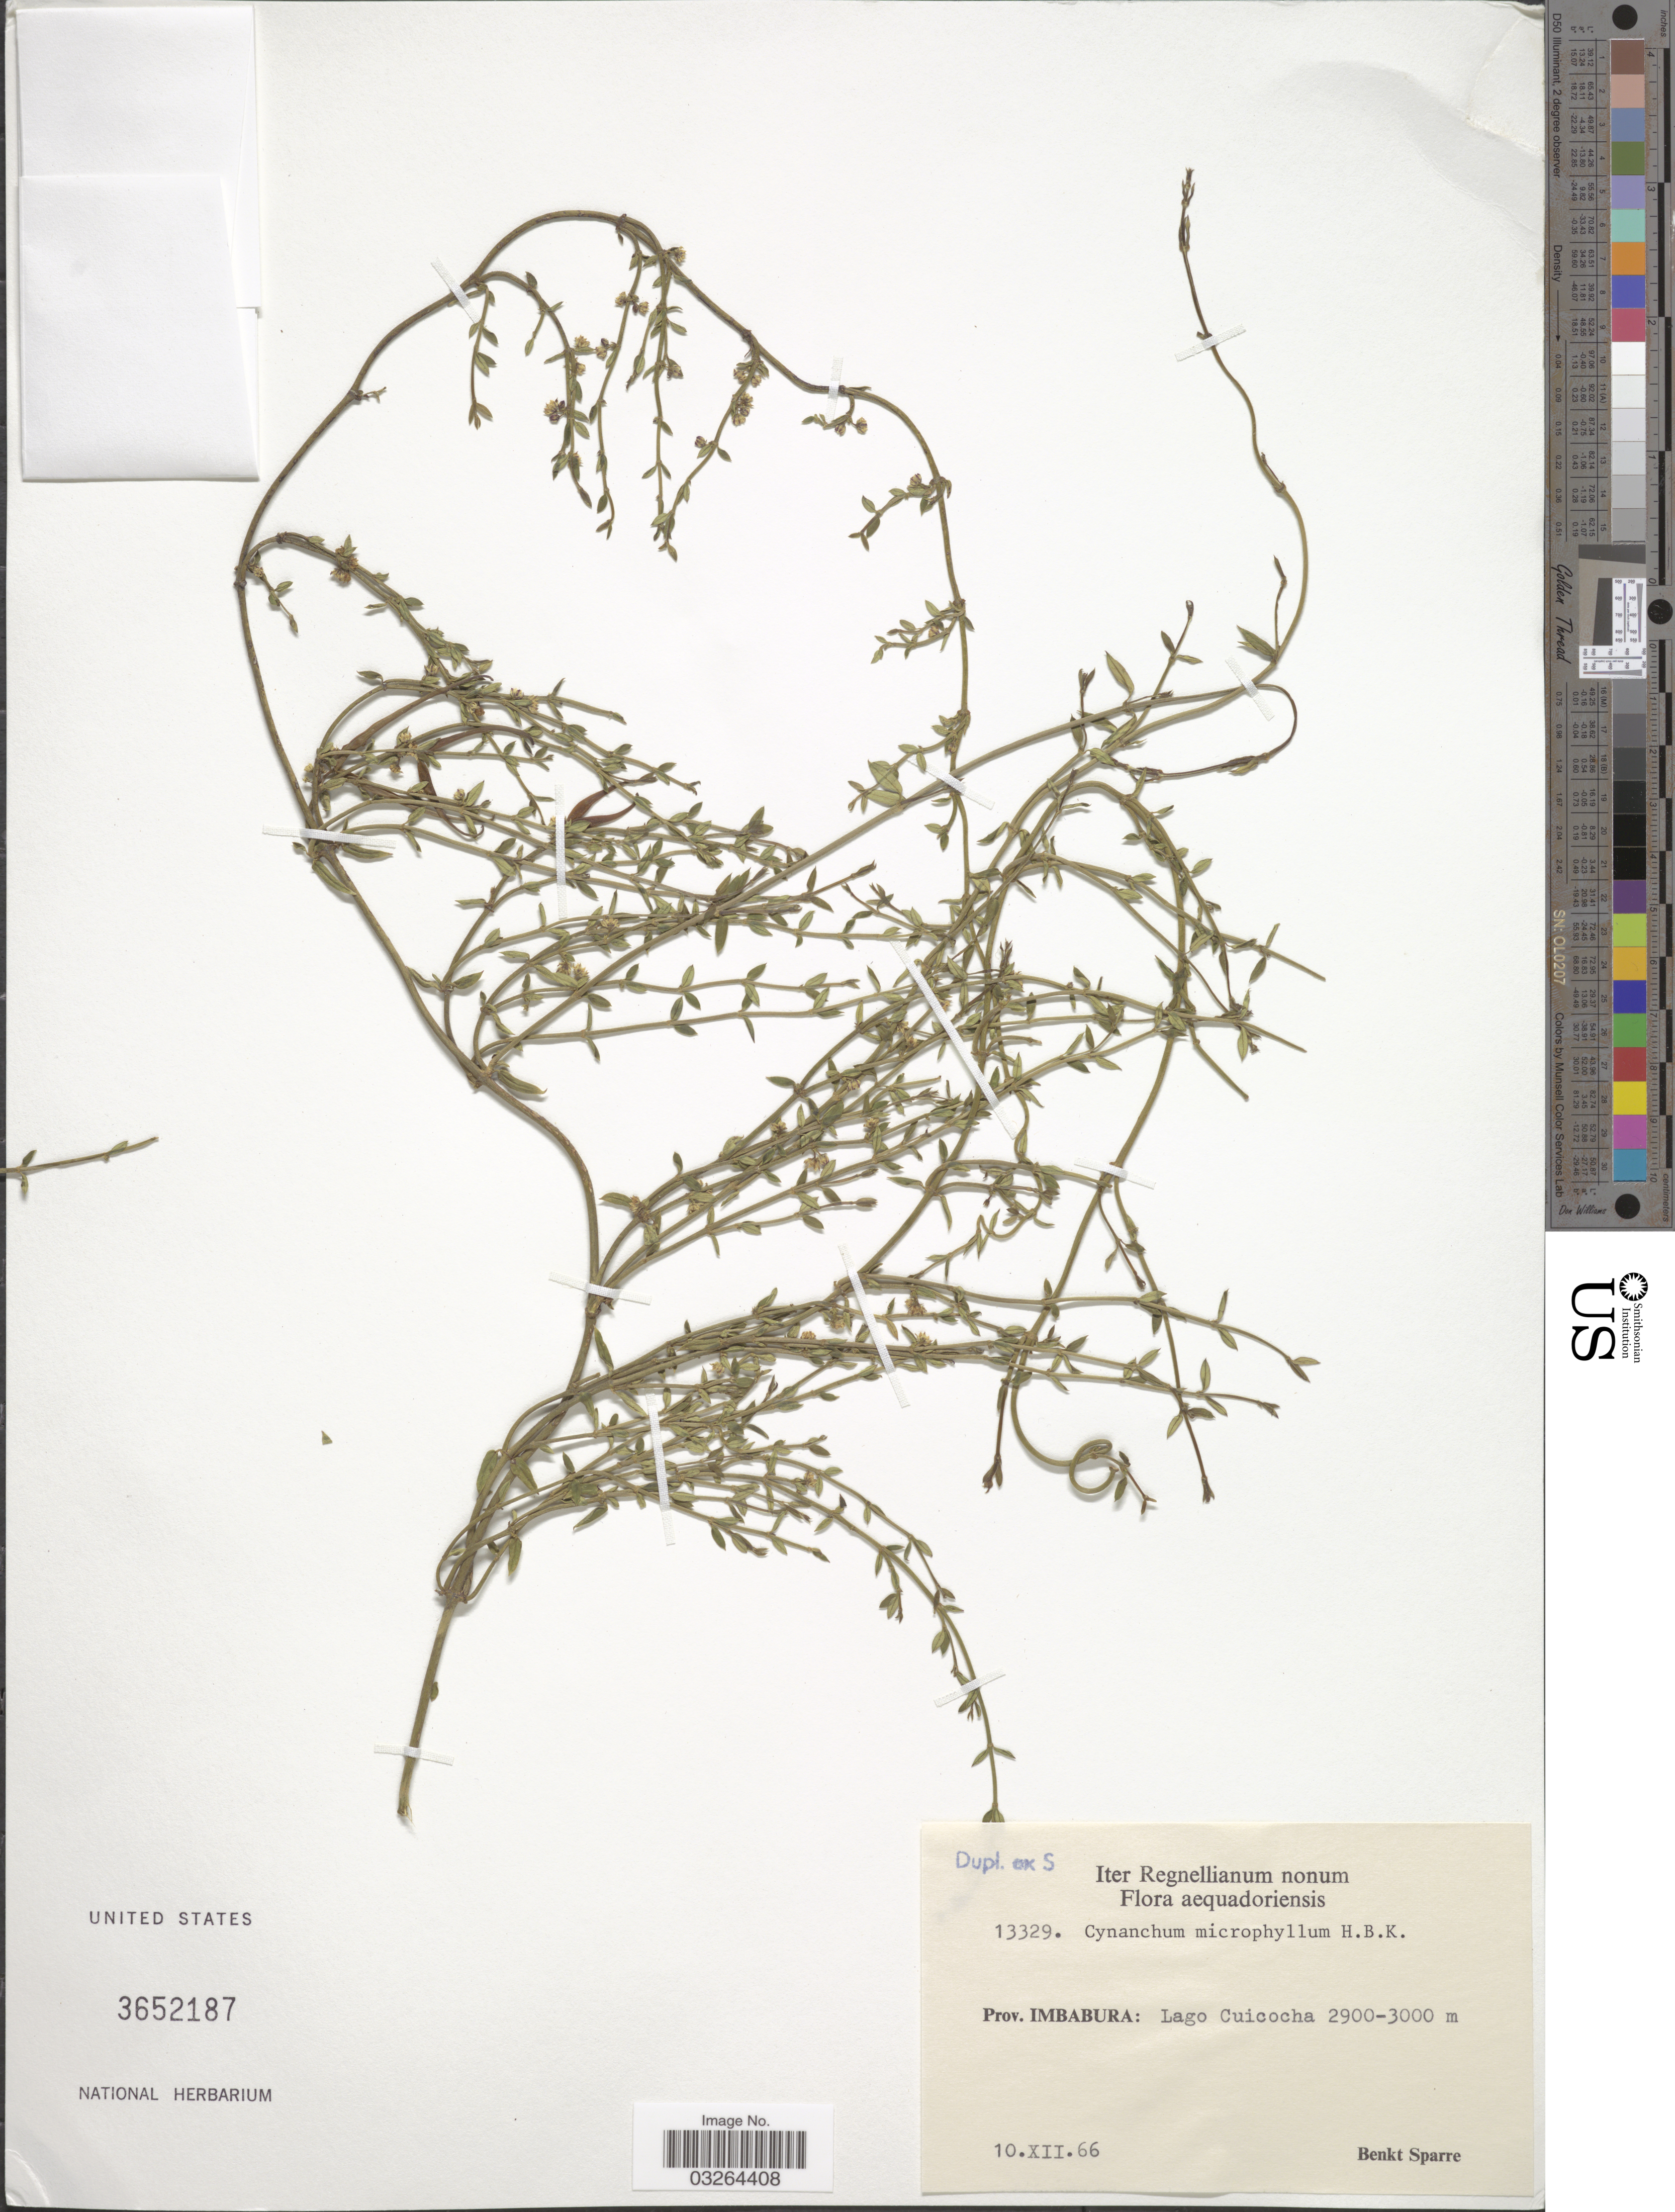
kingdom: Plantae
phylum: Tracheophyta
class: Magnoliopsida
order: Gentianales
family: Apocynaceae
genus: Cynanchum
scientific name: Cynanchum microphyllum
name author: Kunth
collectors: B. Sparre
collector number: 13329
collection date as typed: Transcribed d/m/y: 10/12/66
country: Ecuador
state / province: Imbabura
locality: Lago Cuicocha.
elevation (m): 2900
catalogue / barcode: US 3652187